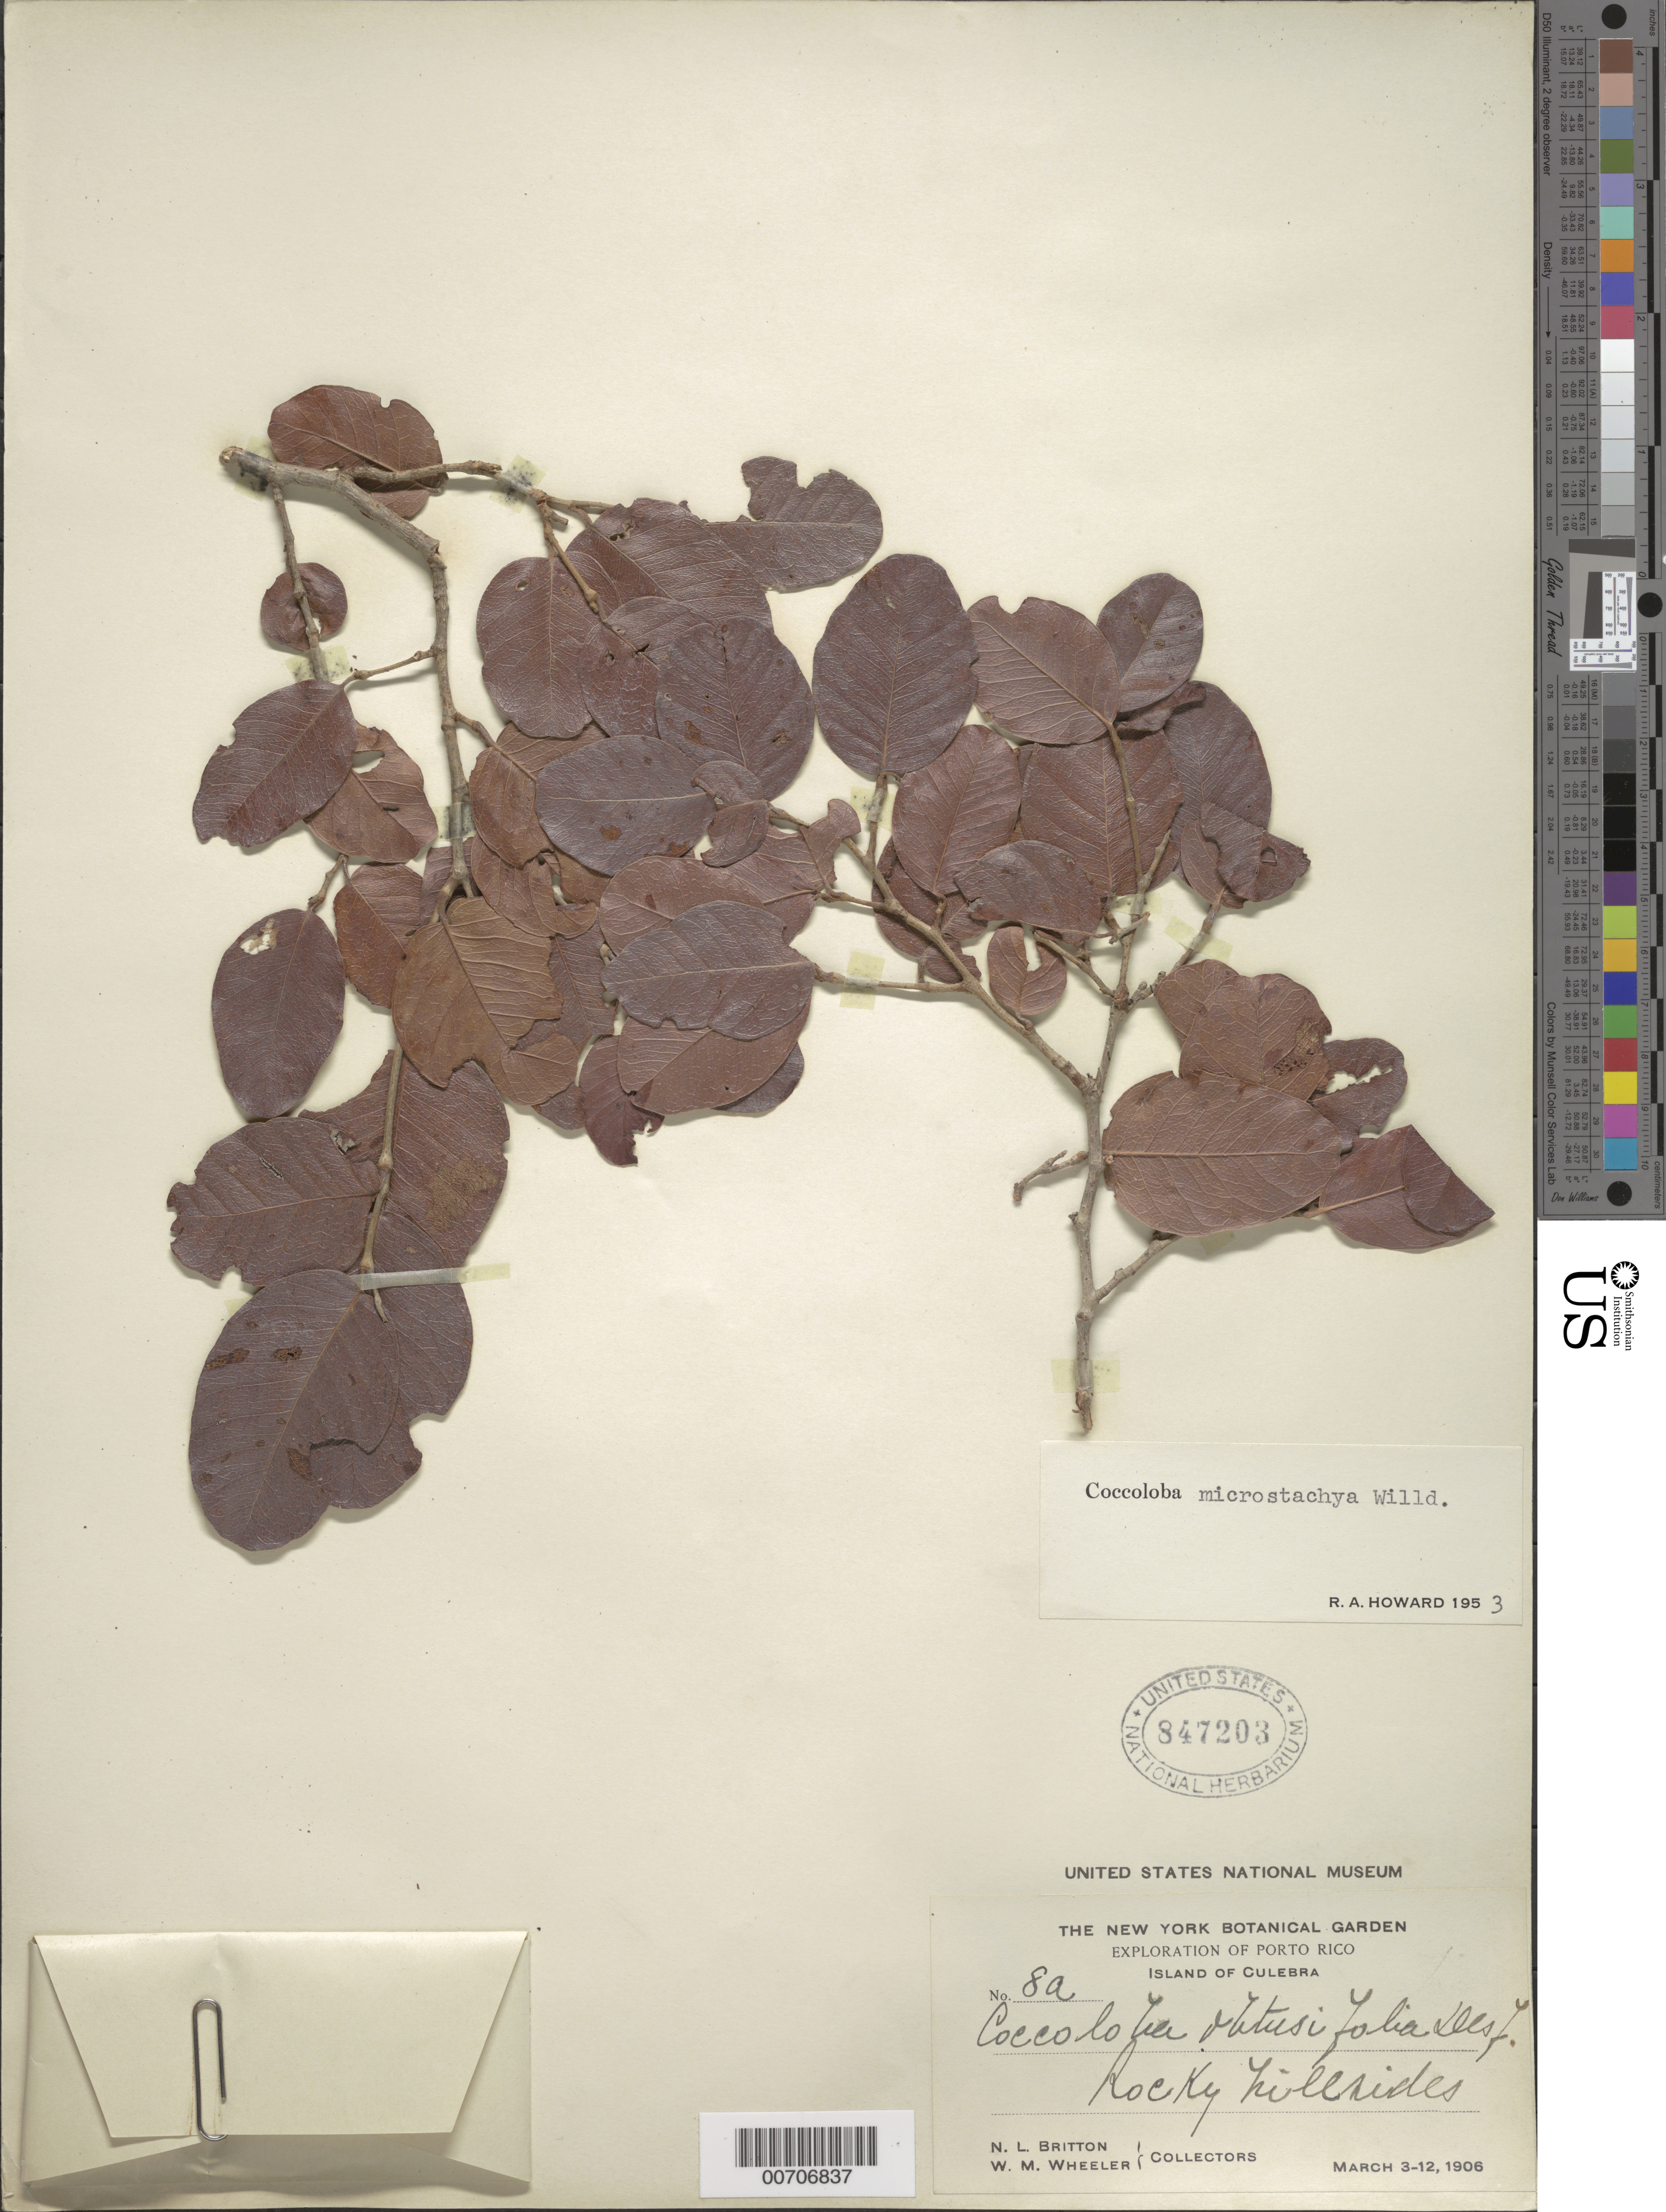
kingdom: Plantae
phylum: Tracheophyta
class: Magnoliopsida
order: Caryophyllales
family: Polygonaceae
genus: Coccoloba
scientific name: Coccoloba microstachya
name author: Willd.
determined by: Howard, R. A.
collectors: N. Britton & W. Wheeler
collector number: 8a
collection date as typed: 03 Mar 1906 to 12 Mar 1906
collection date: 1906-03-03/1906-03-12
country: Puerto Rico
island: Culebra Island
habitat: Rocky hillsides.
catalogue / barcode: US 847203